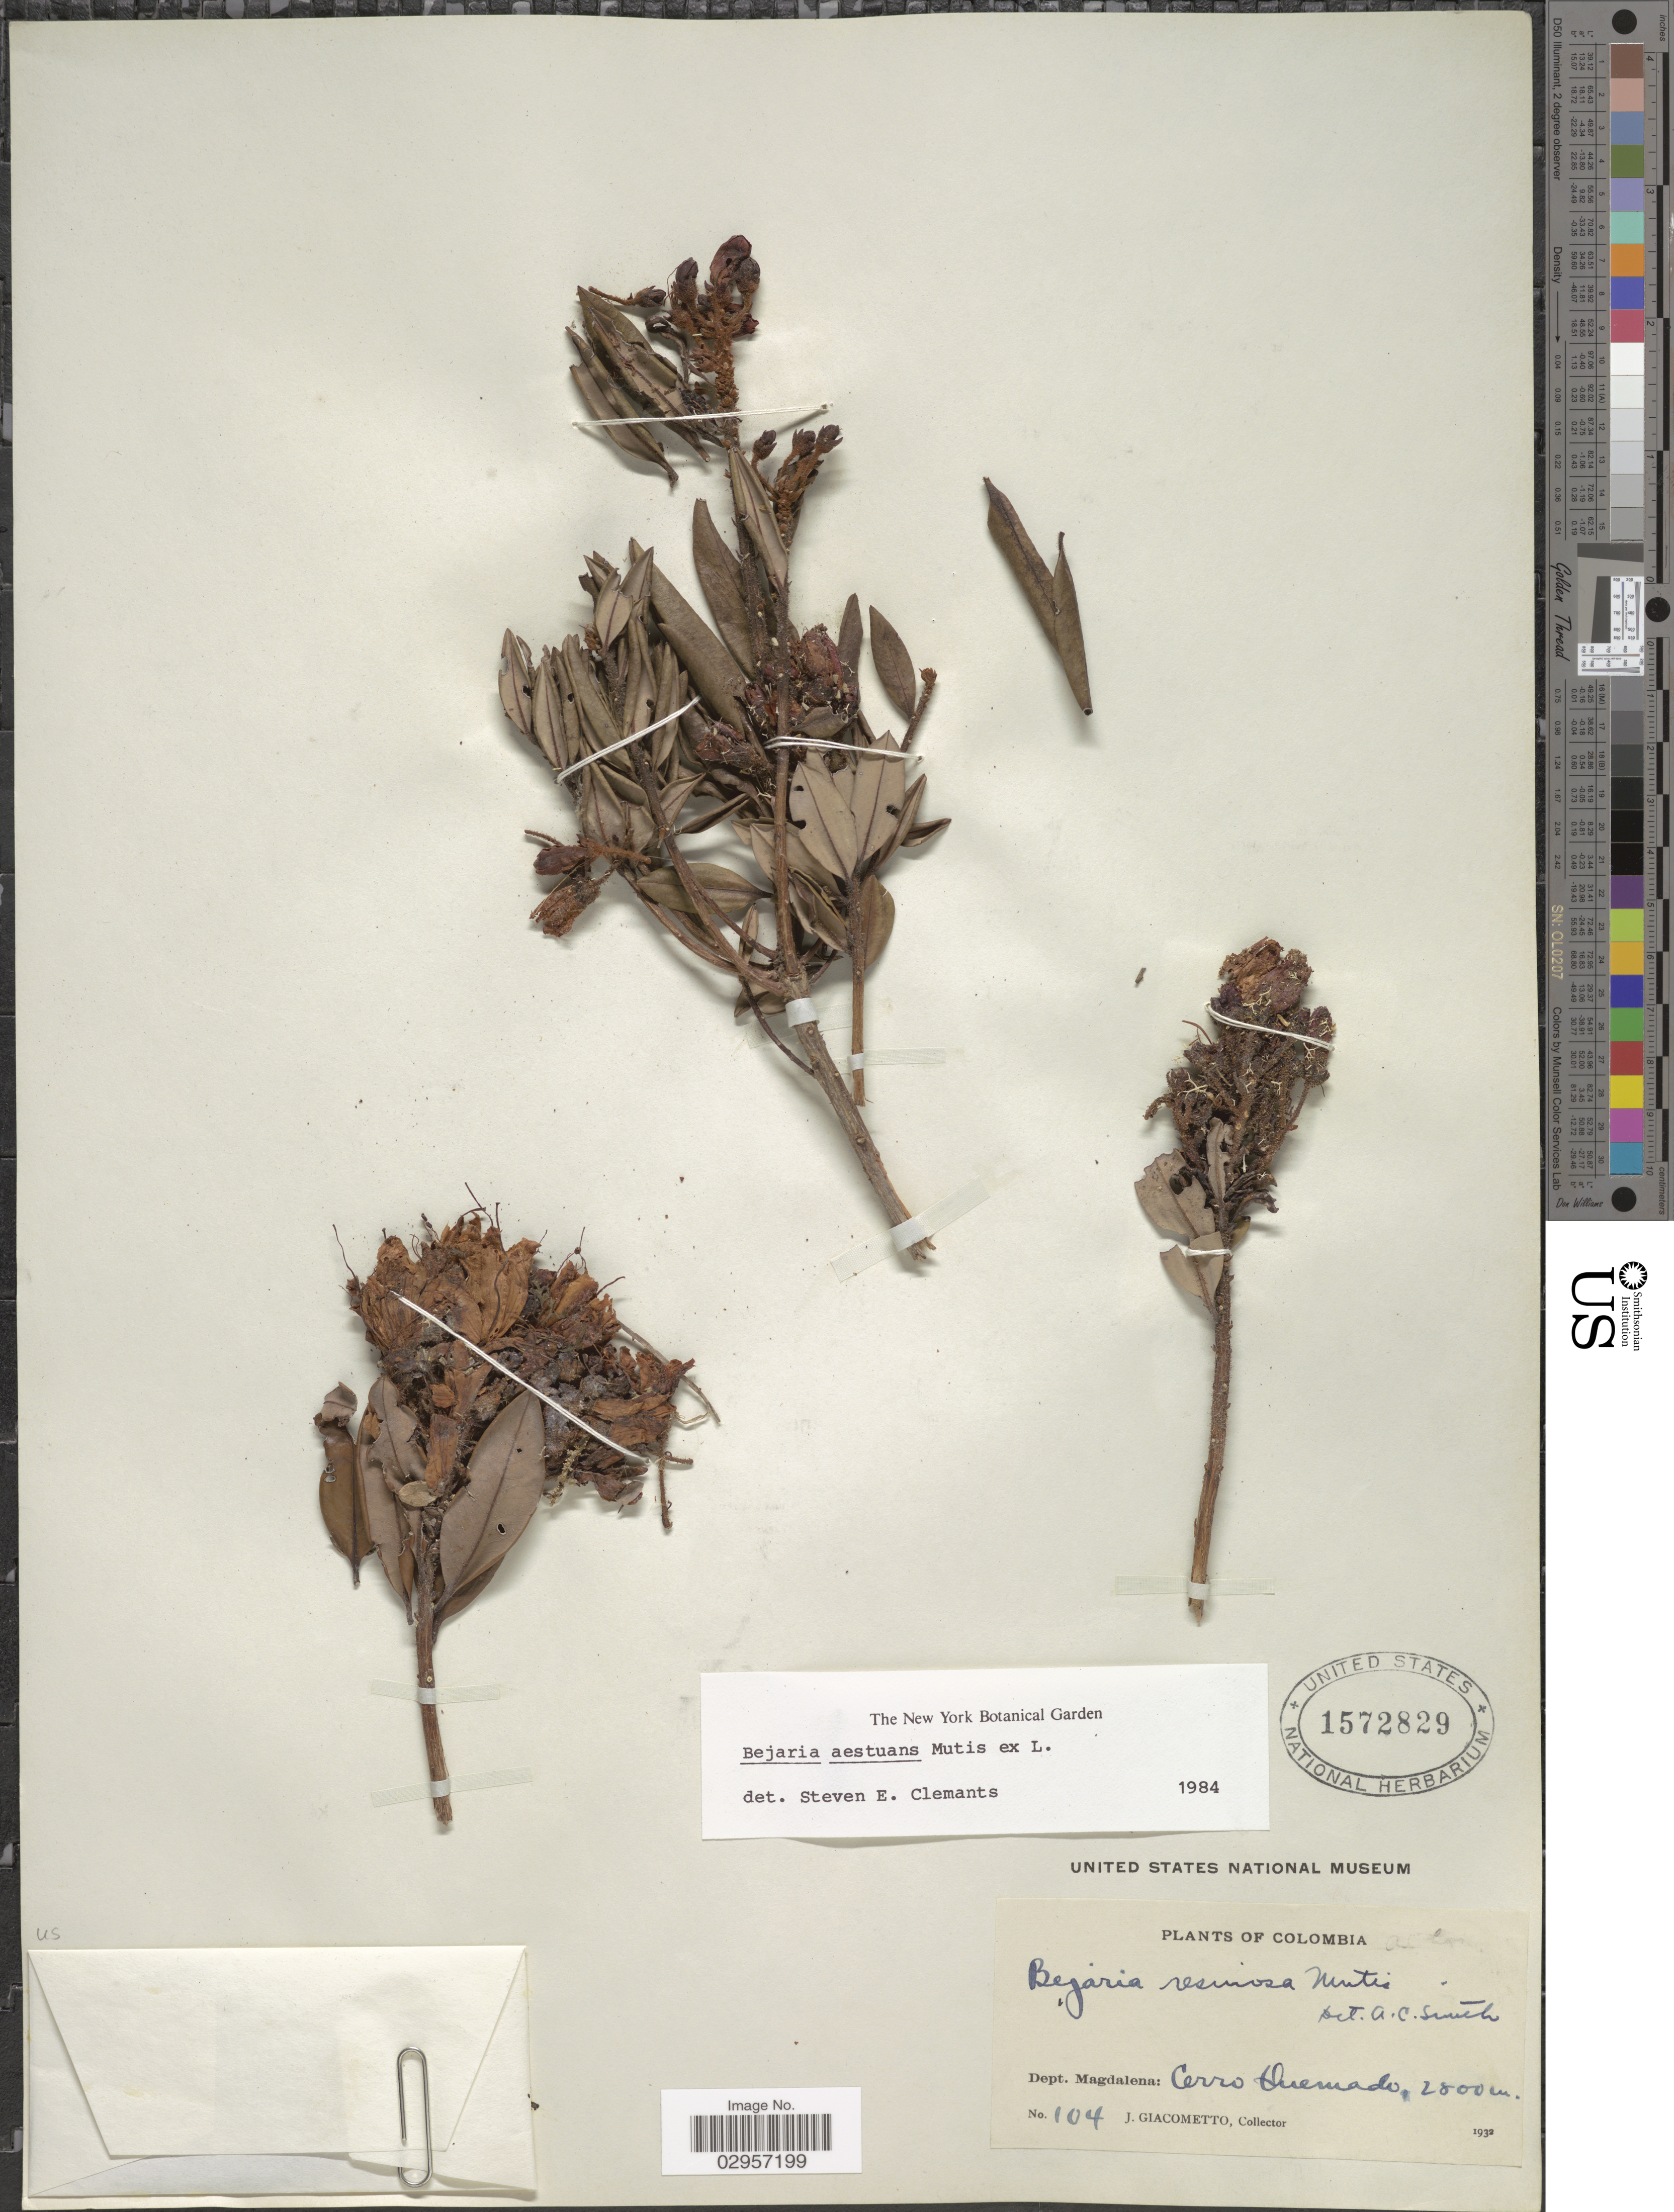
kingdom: Plantae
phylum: Tracheophyta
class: Magnoliopsida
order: Ericales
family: Ericaceae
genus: Befaria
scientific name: Befaria aestuans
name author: Mutis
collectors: J. Giacometto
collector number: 104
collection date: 1932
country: Colombia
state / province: Magdalena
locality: Dept. Magdalena: Cerro Quemado.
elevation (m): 2800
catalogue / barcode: US 1572829